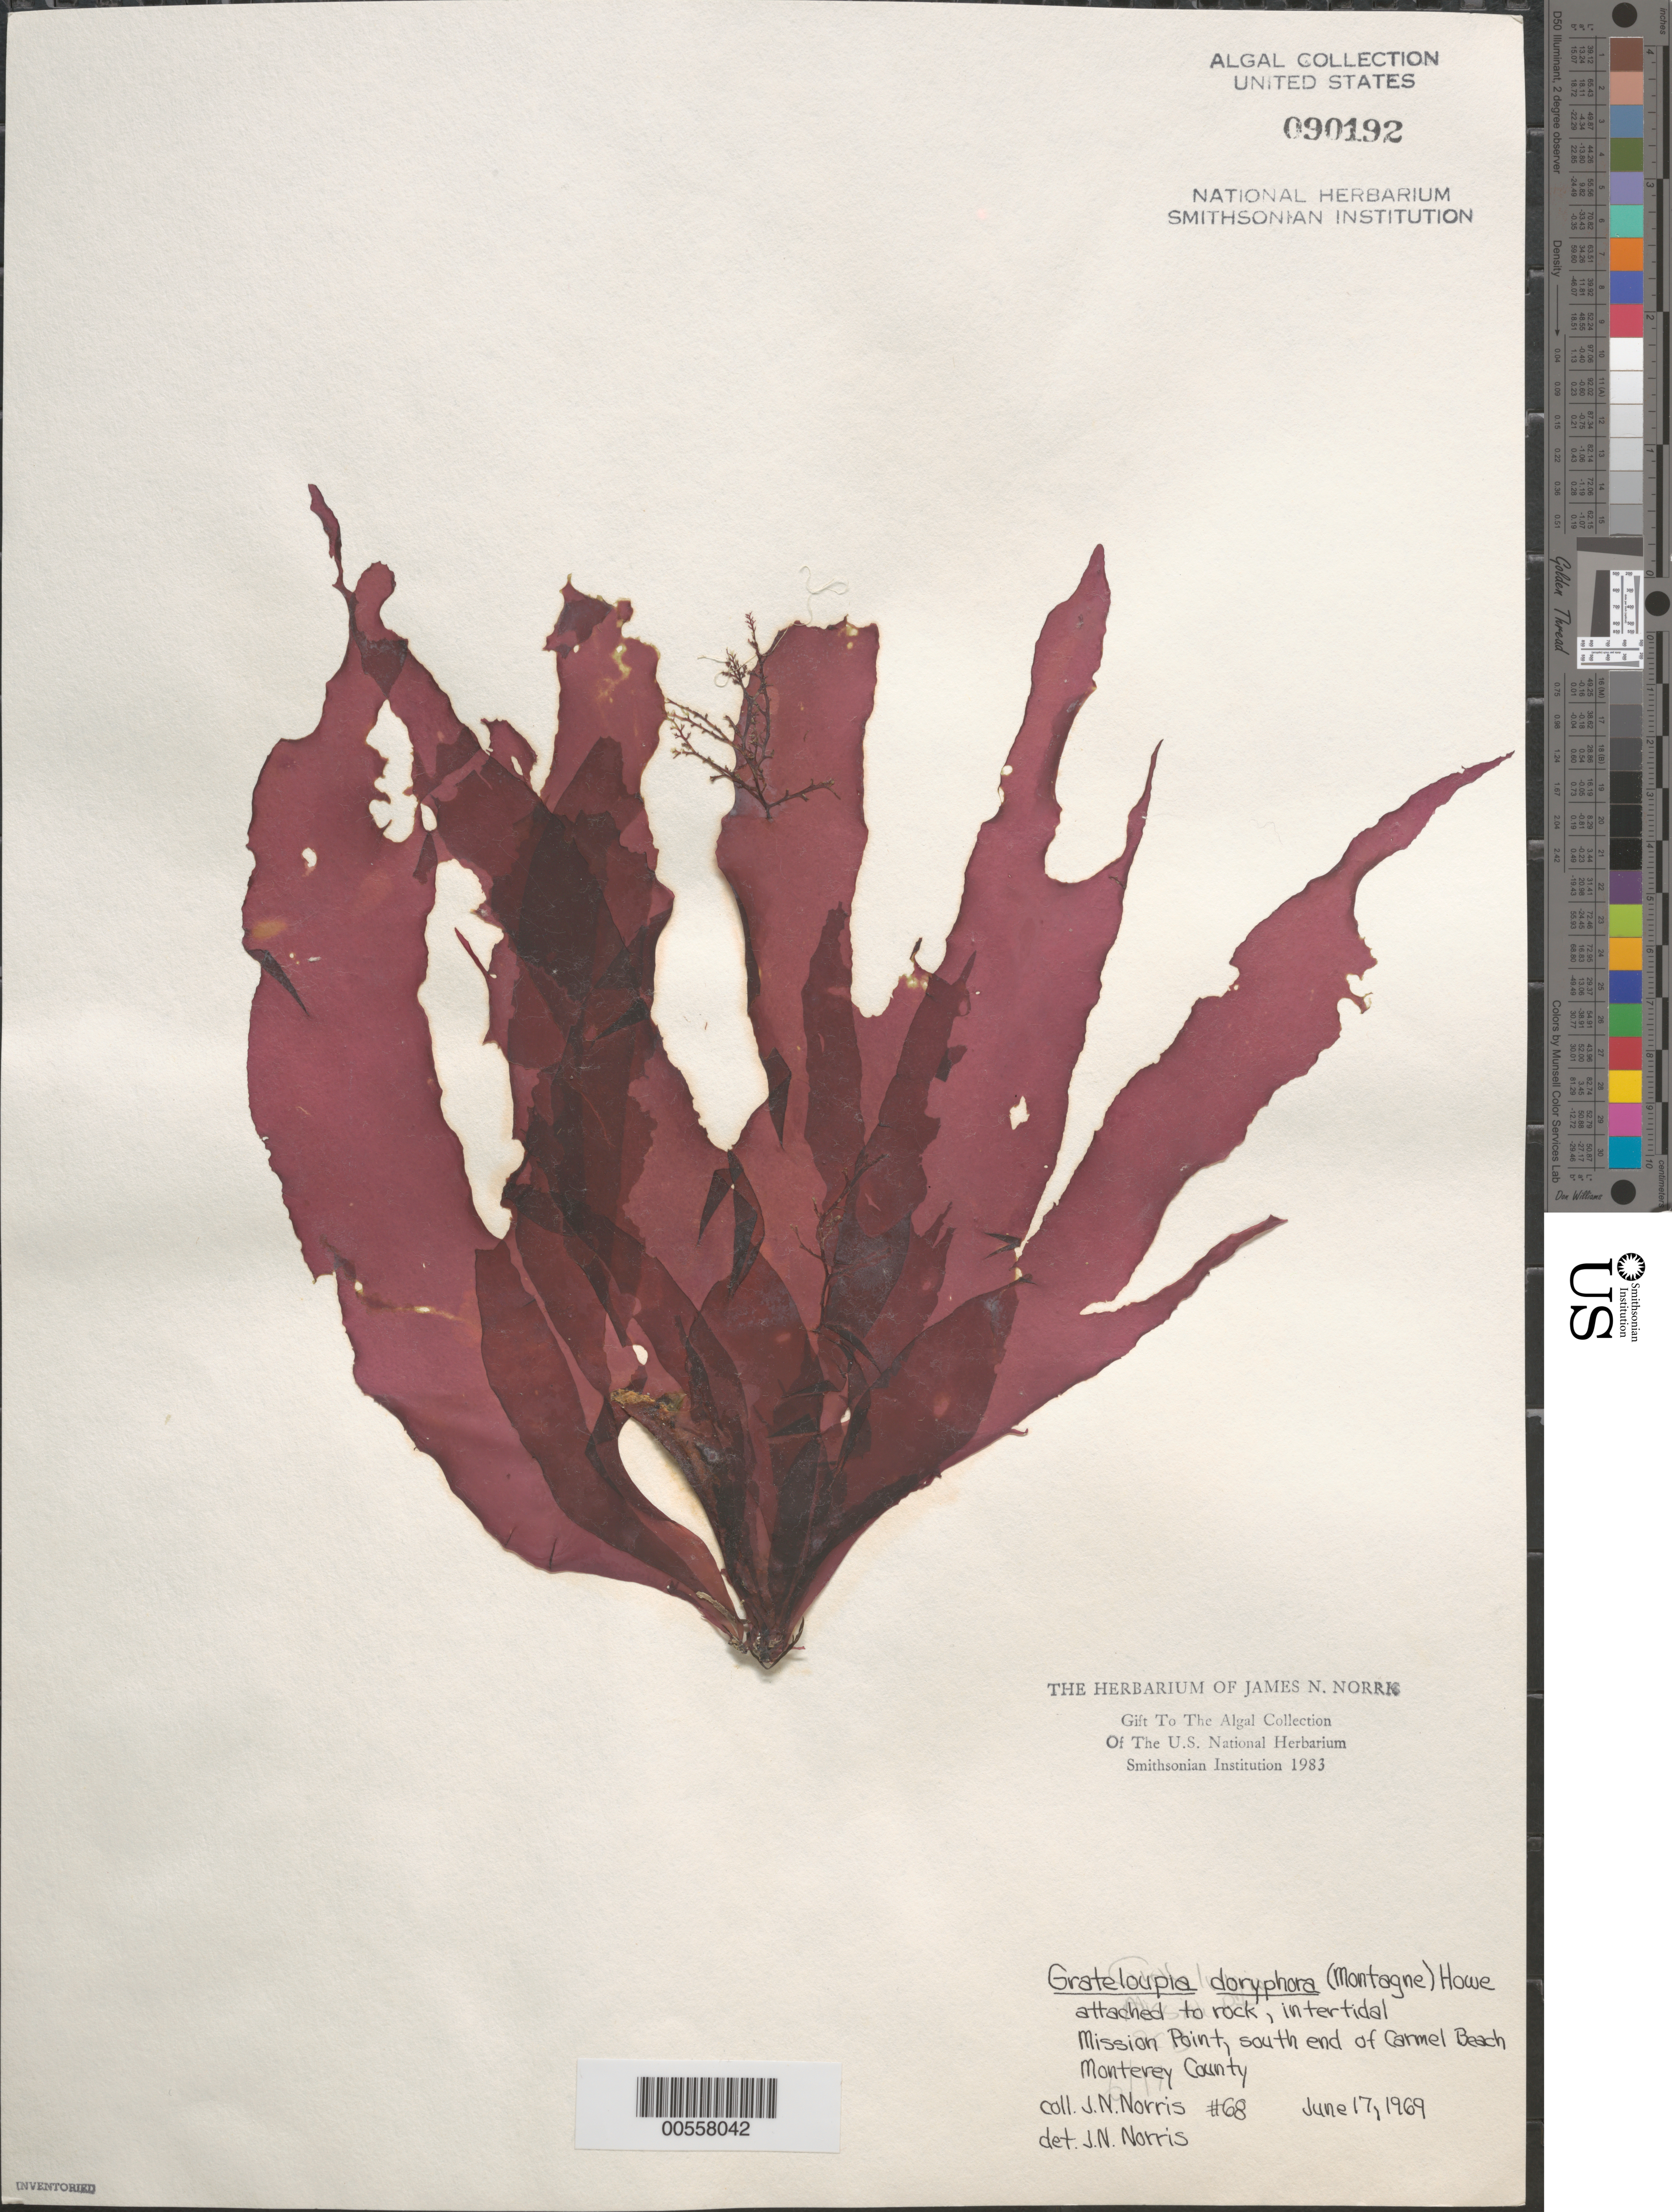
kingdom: Plantae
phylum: Rhodophyta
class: Florideophyceae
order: Halymeniales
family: Halymeniaceae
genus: Grateloupia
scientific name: Grateloupia doryphora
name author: (Mont.) Howe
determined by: Norris, James N.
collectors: J. N. Norris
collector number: JN-68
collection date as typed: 17 Jun 1969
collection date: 1969-06-17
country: United States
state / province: California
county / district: Monterey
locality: Mission Point, Carmel Beach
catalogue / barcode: US 90192